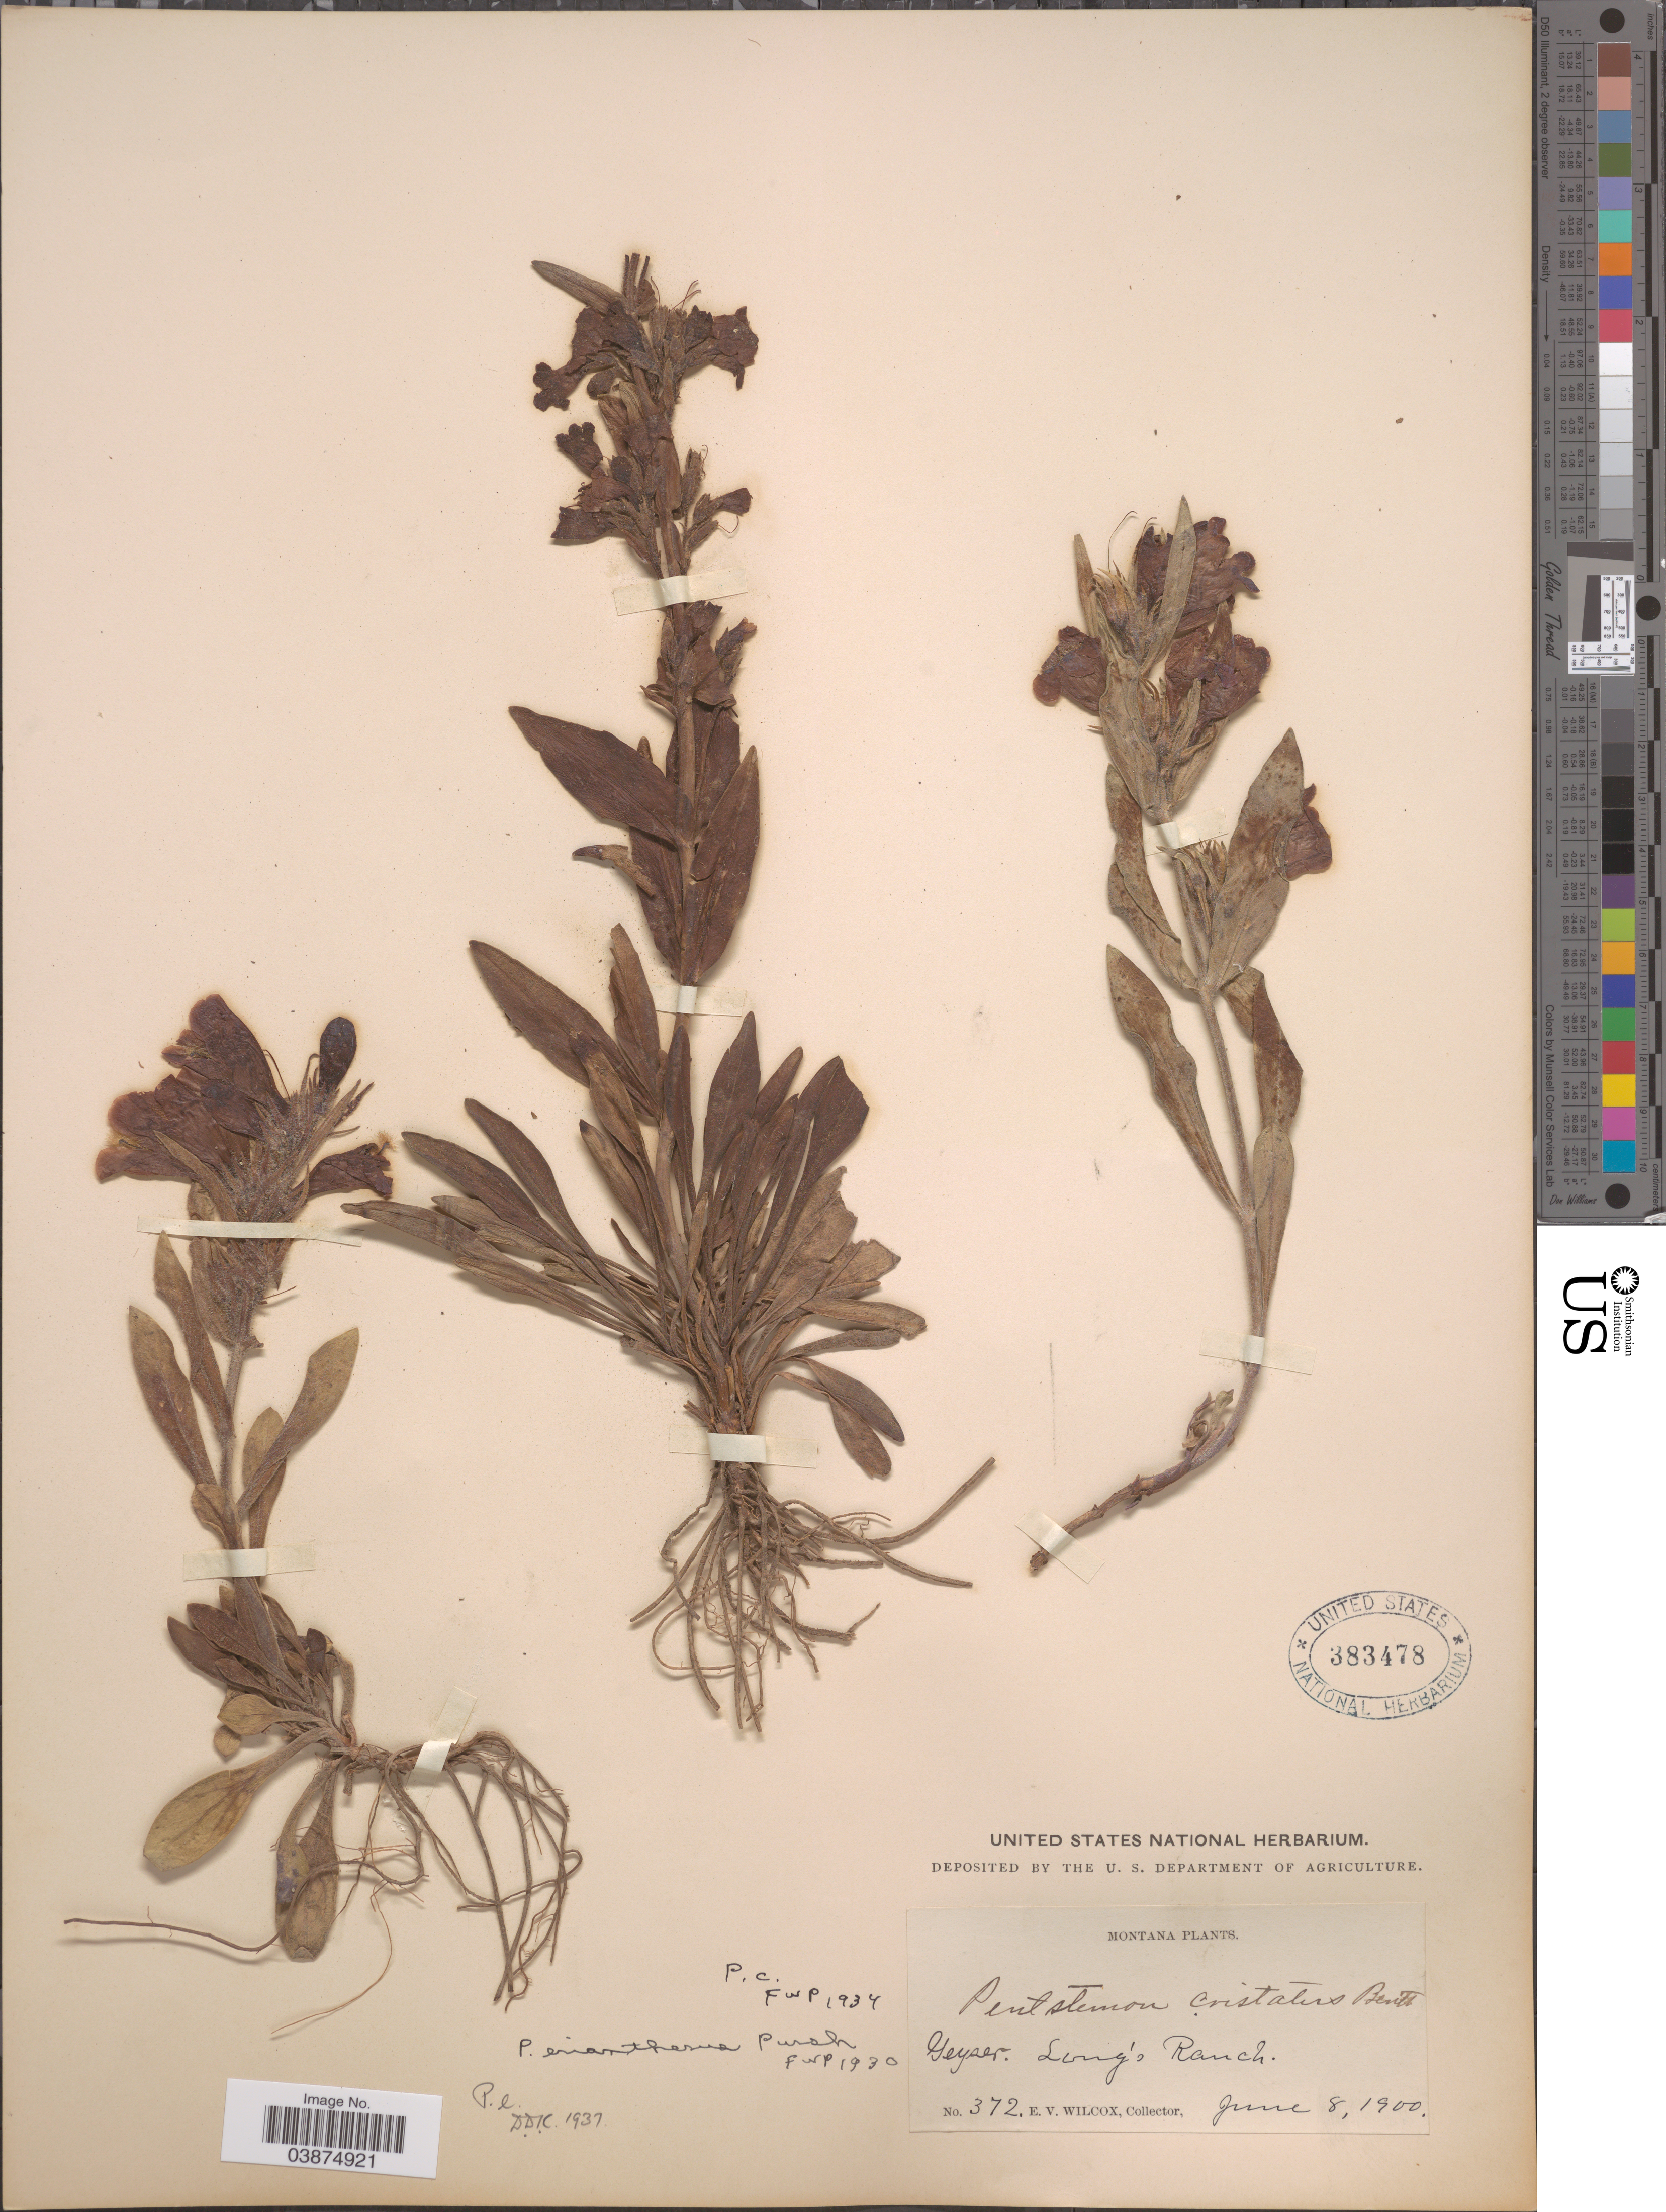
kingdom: Plantae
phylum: Tracheophyta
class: Magnoliopsida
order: Lamiales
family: Plantaginaceae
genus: Penstemon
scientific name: Penstemon eriantherus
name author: Pursh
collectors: E. V. Wilcox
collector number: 372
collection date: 1900-06-08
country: United States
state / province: Montana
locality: Geyser. Long's Ranch.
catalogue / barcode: US 383478